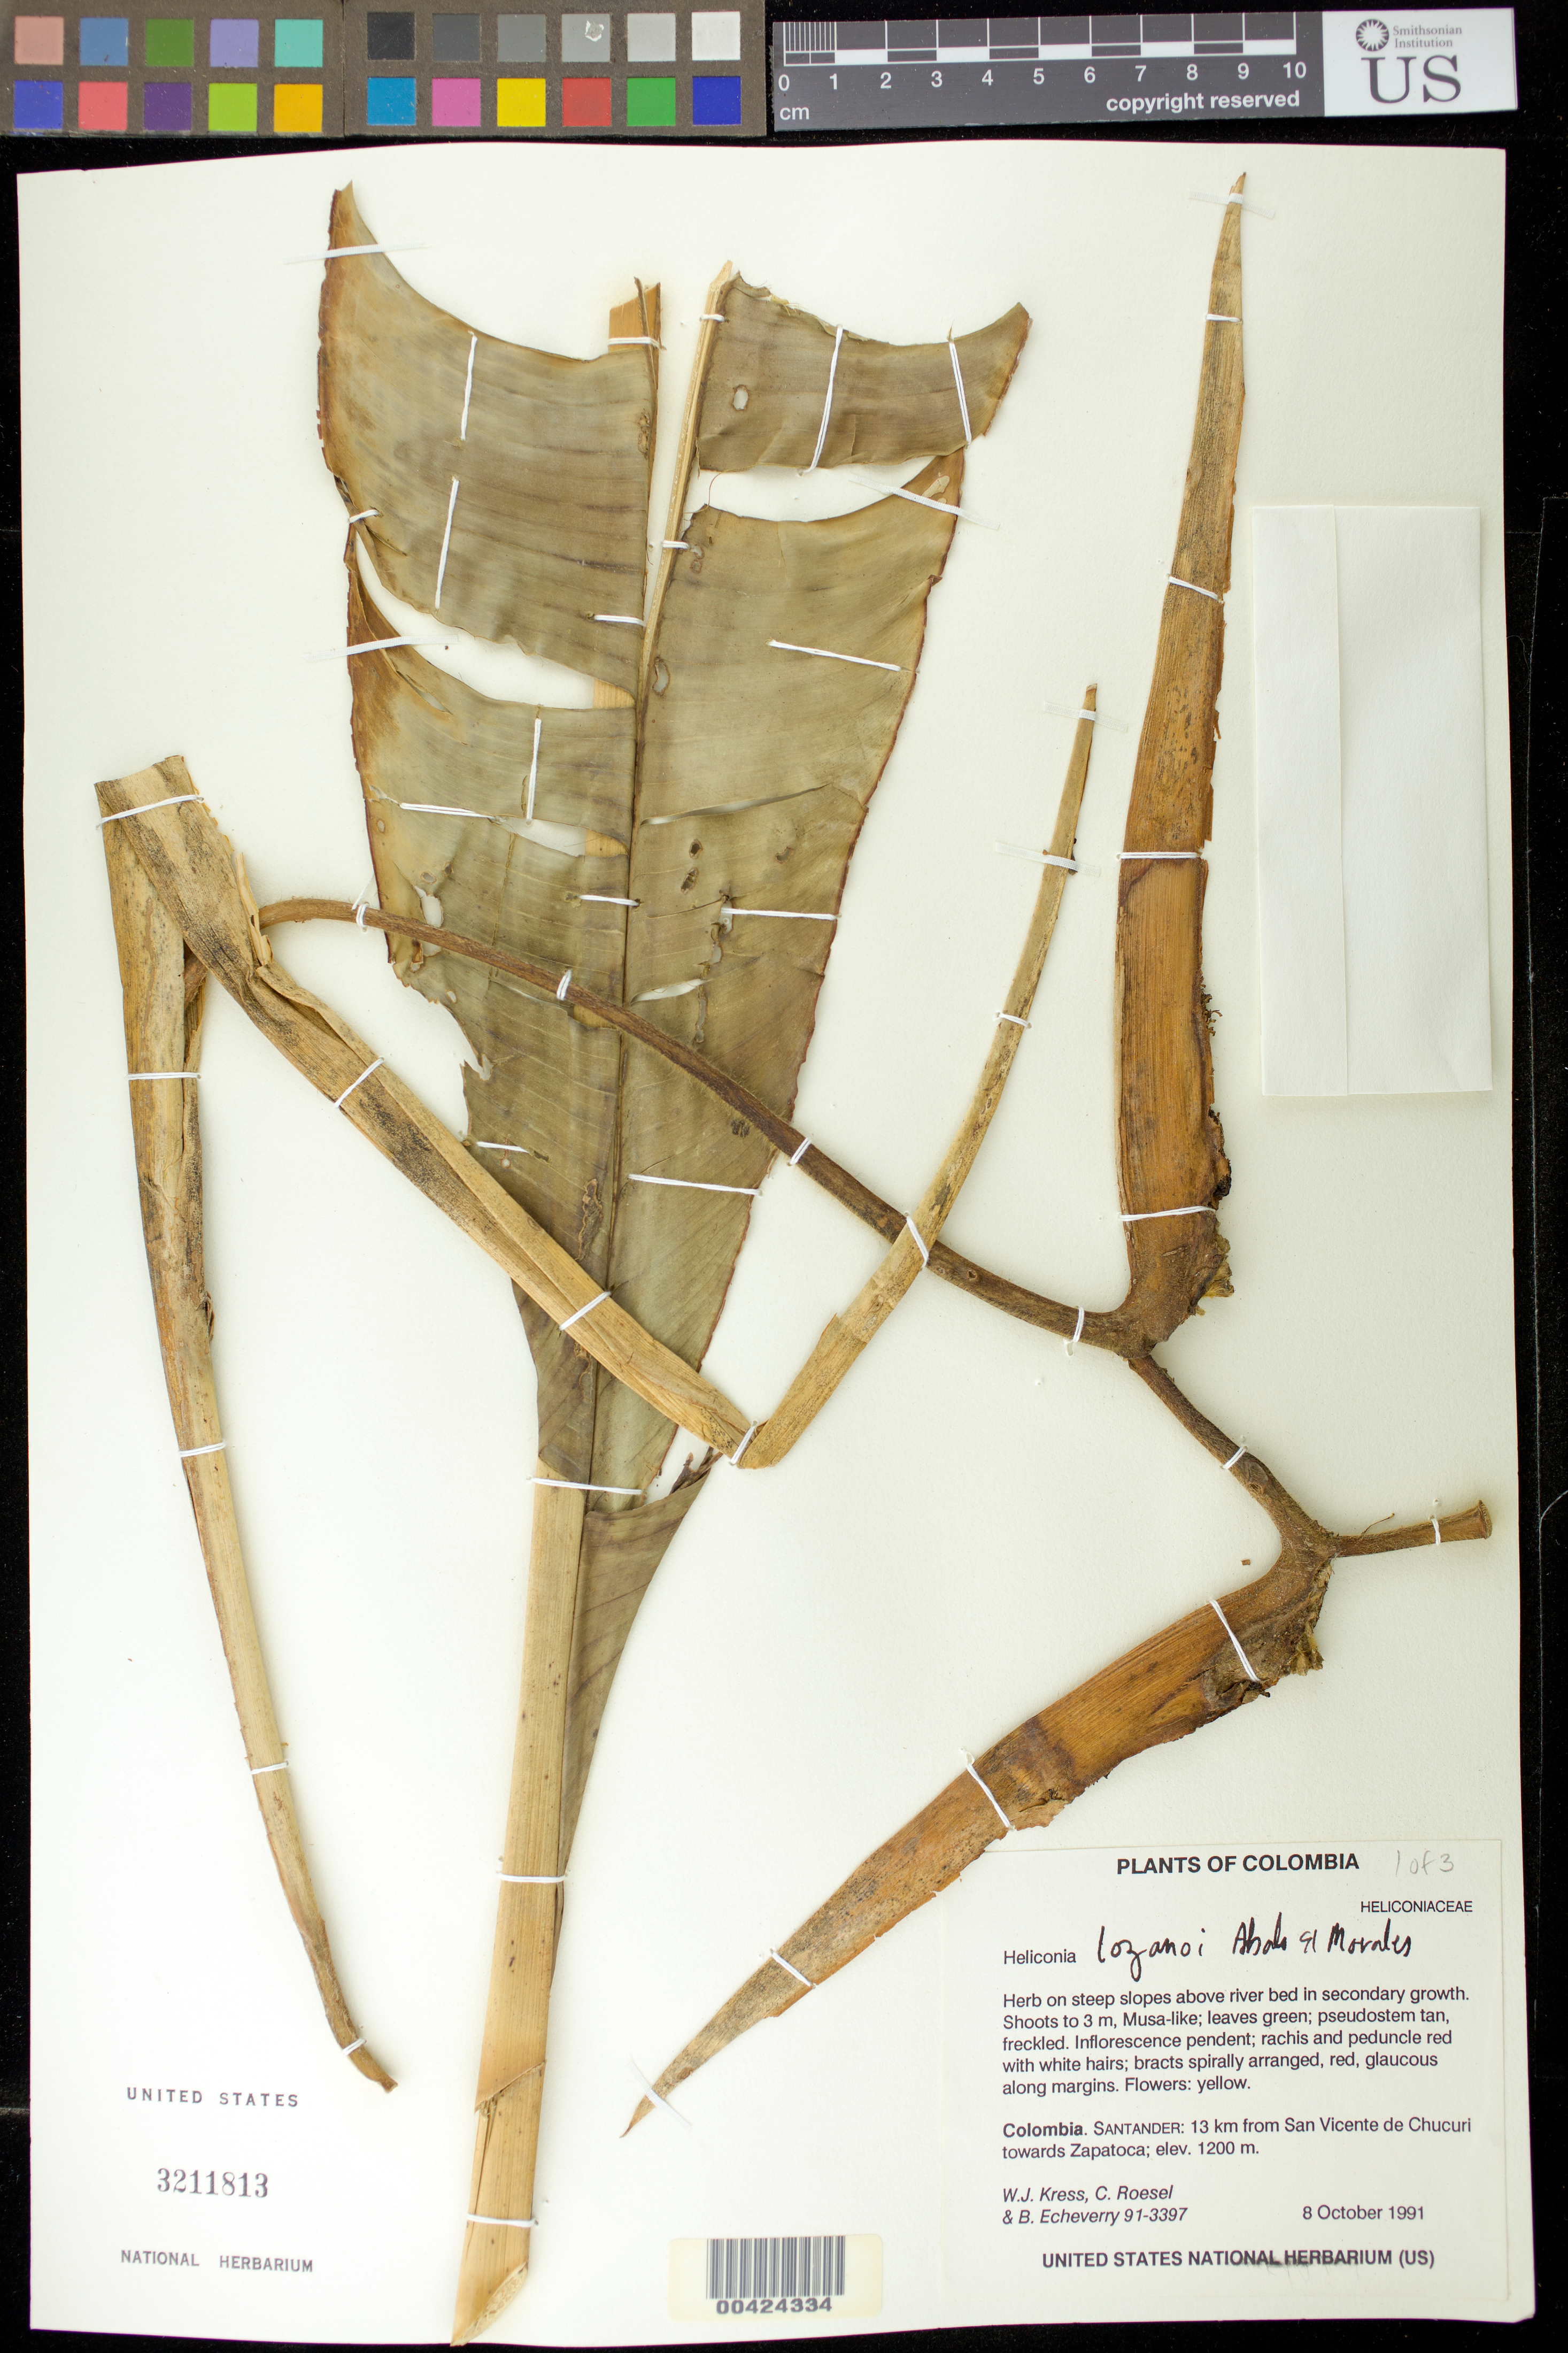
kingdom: Plantae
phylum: Tracheophyta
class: Liliopsida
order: Zingiberales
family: Heliconiaceae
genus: Heliconia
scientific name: Heliconia lozanoi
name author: Abalo & G. Morales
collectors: W. J. Kress, C. S. Roesel & B. Echeverry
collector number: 91-3397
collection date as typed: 08 Oct 1991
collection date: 1991-10-08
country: Colombia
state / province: Santander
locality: San Vicente de Chucuri, 13 km from; towards Zapatoca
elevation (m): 1200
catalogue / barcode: US 3211813